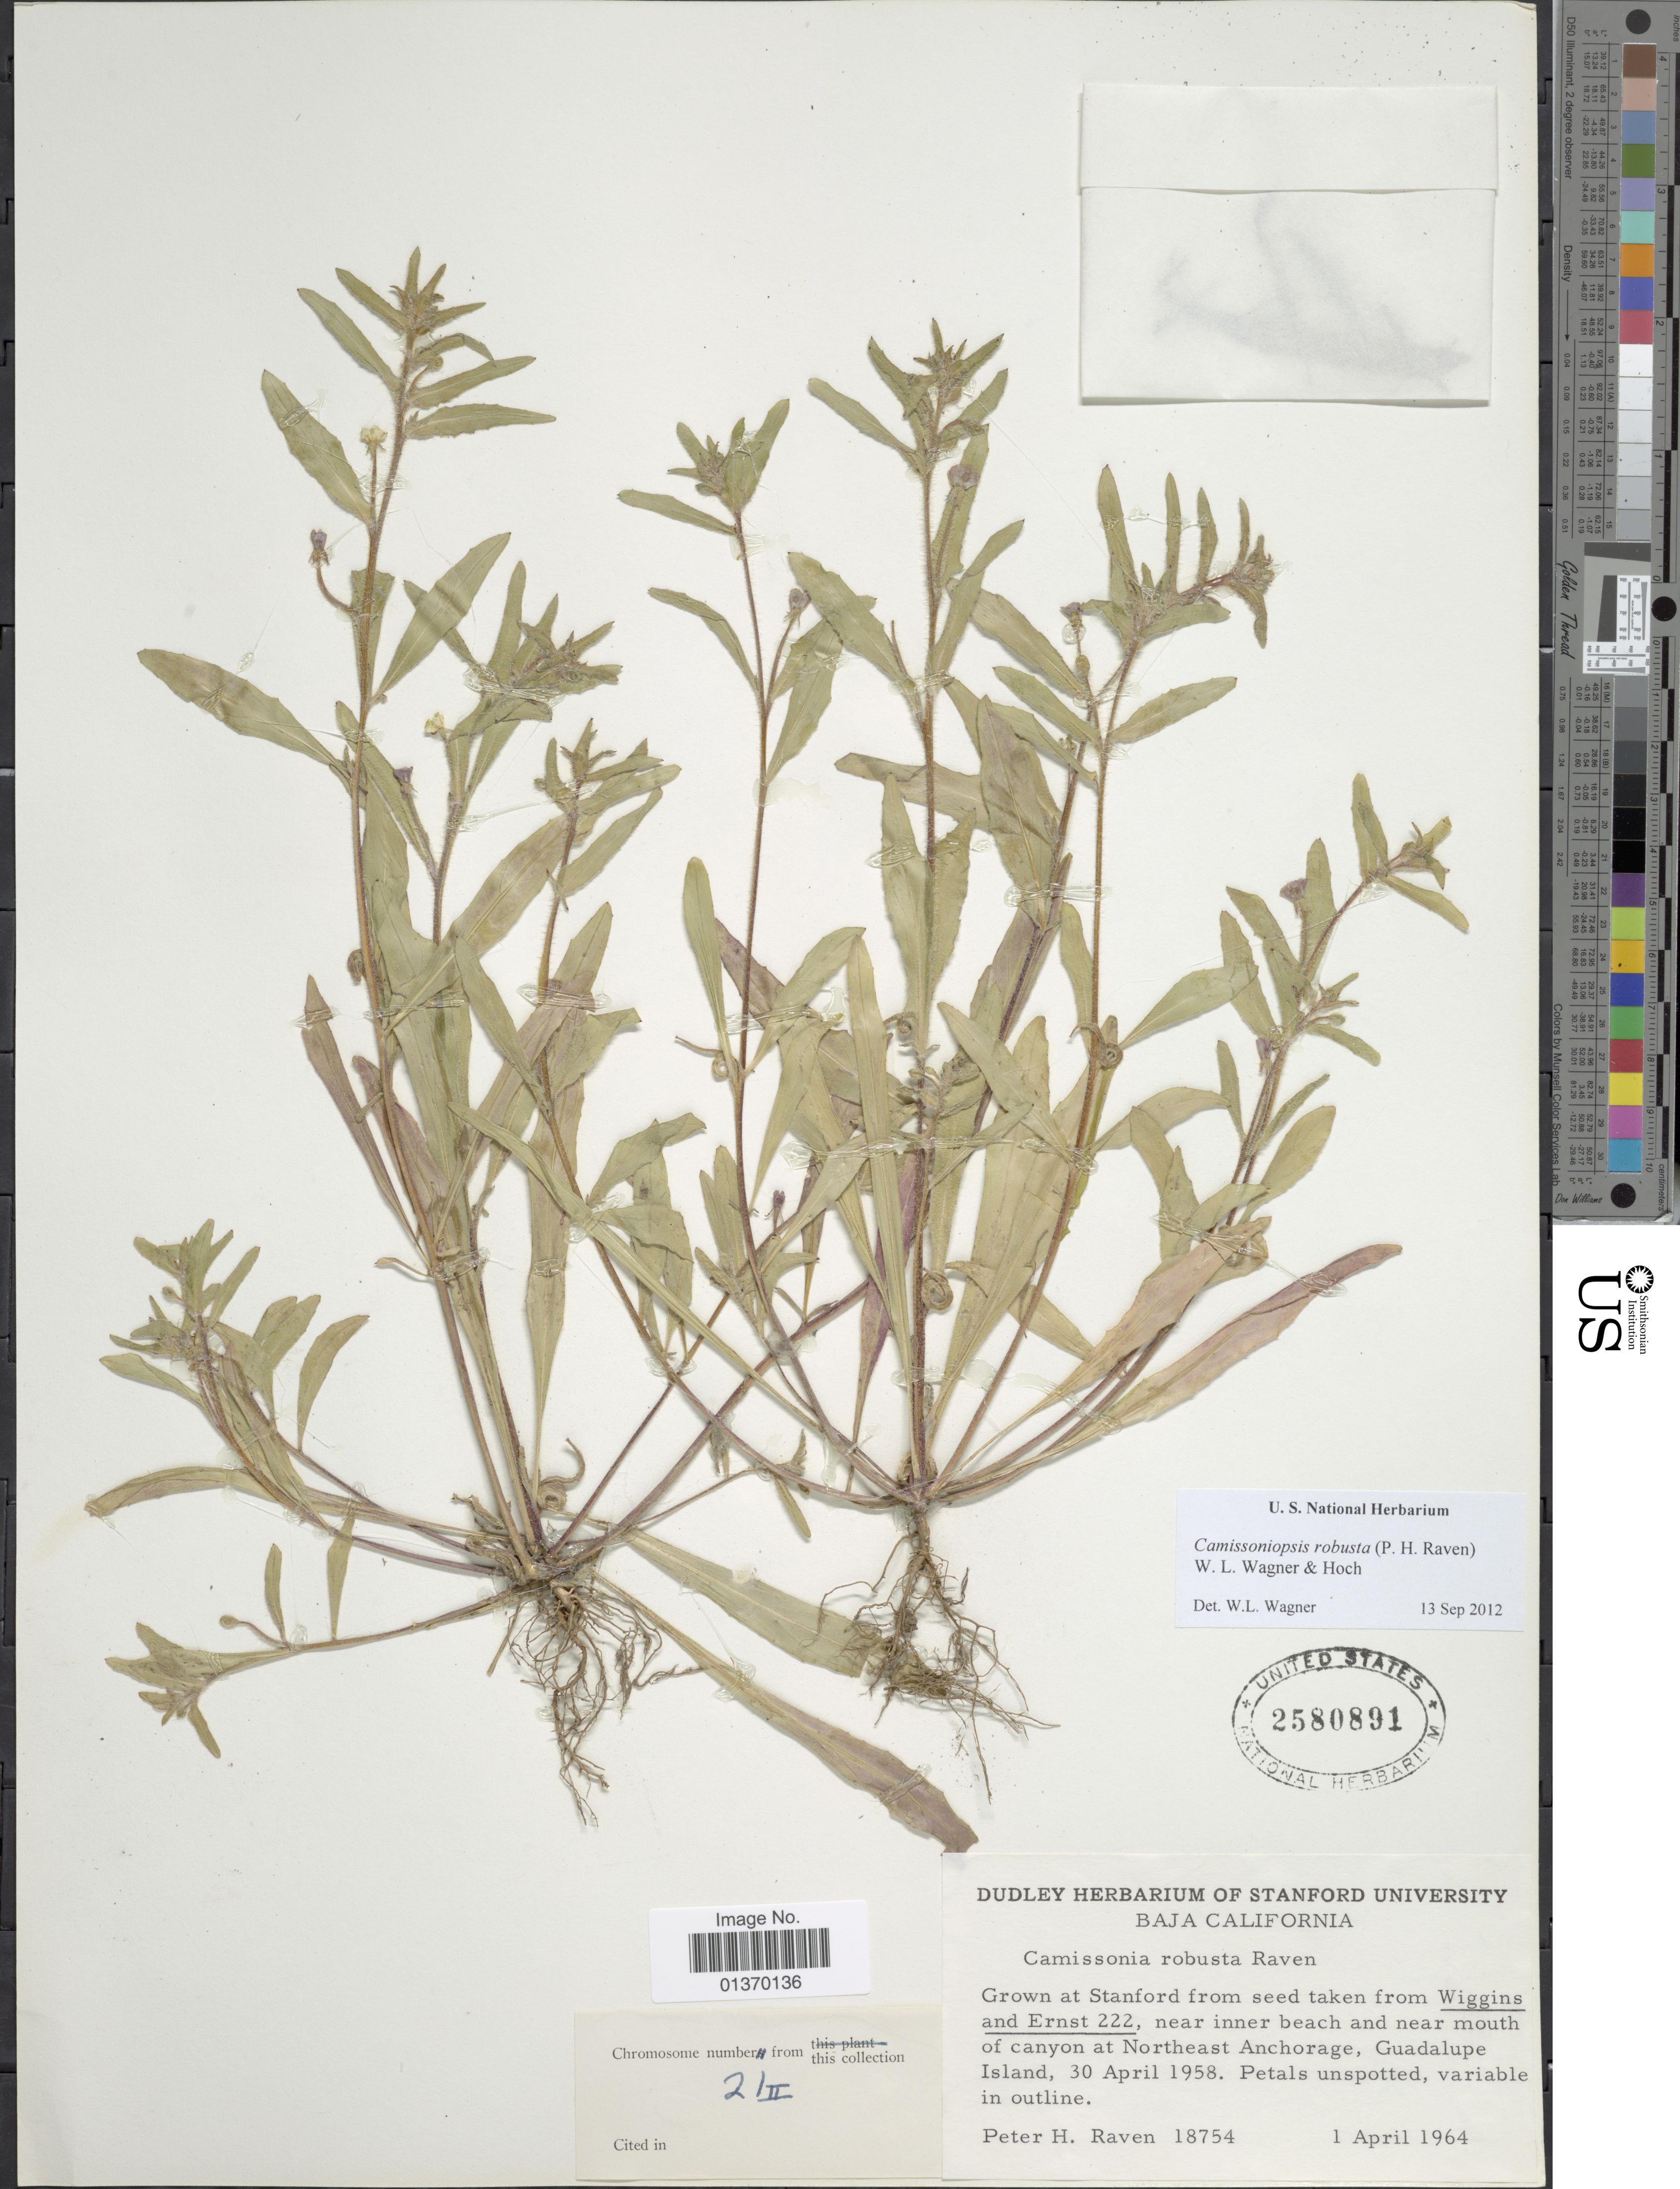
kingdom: Plantae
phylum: Tracheophyta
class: Magnoliopsida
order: Myrtales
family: Onagraceae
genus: Camissoniopsis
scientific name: Camissoniopsis robusta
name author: (P.H. Raven) W.L. Wagner & Hoch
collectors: P. H. Raven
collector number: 18754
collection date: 1964-04-01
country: United States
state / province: California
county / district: Santa Clara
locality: At Stanford, near inner beach and near mouth of canyon at Northeast Anchorage, Guadalupe Island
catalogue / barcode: US 2580891